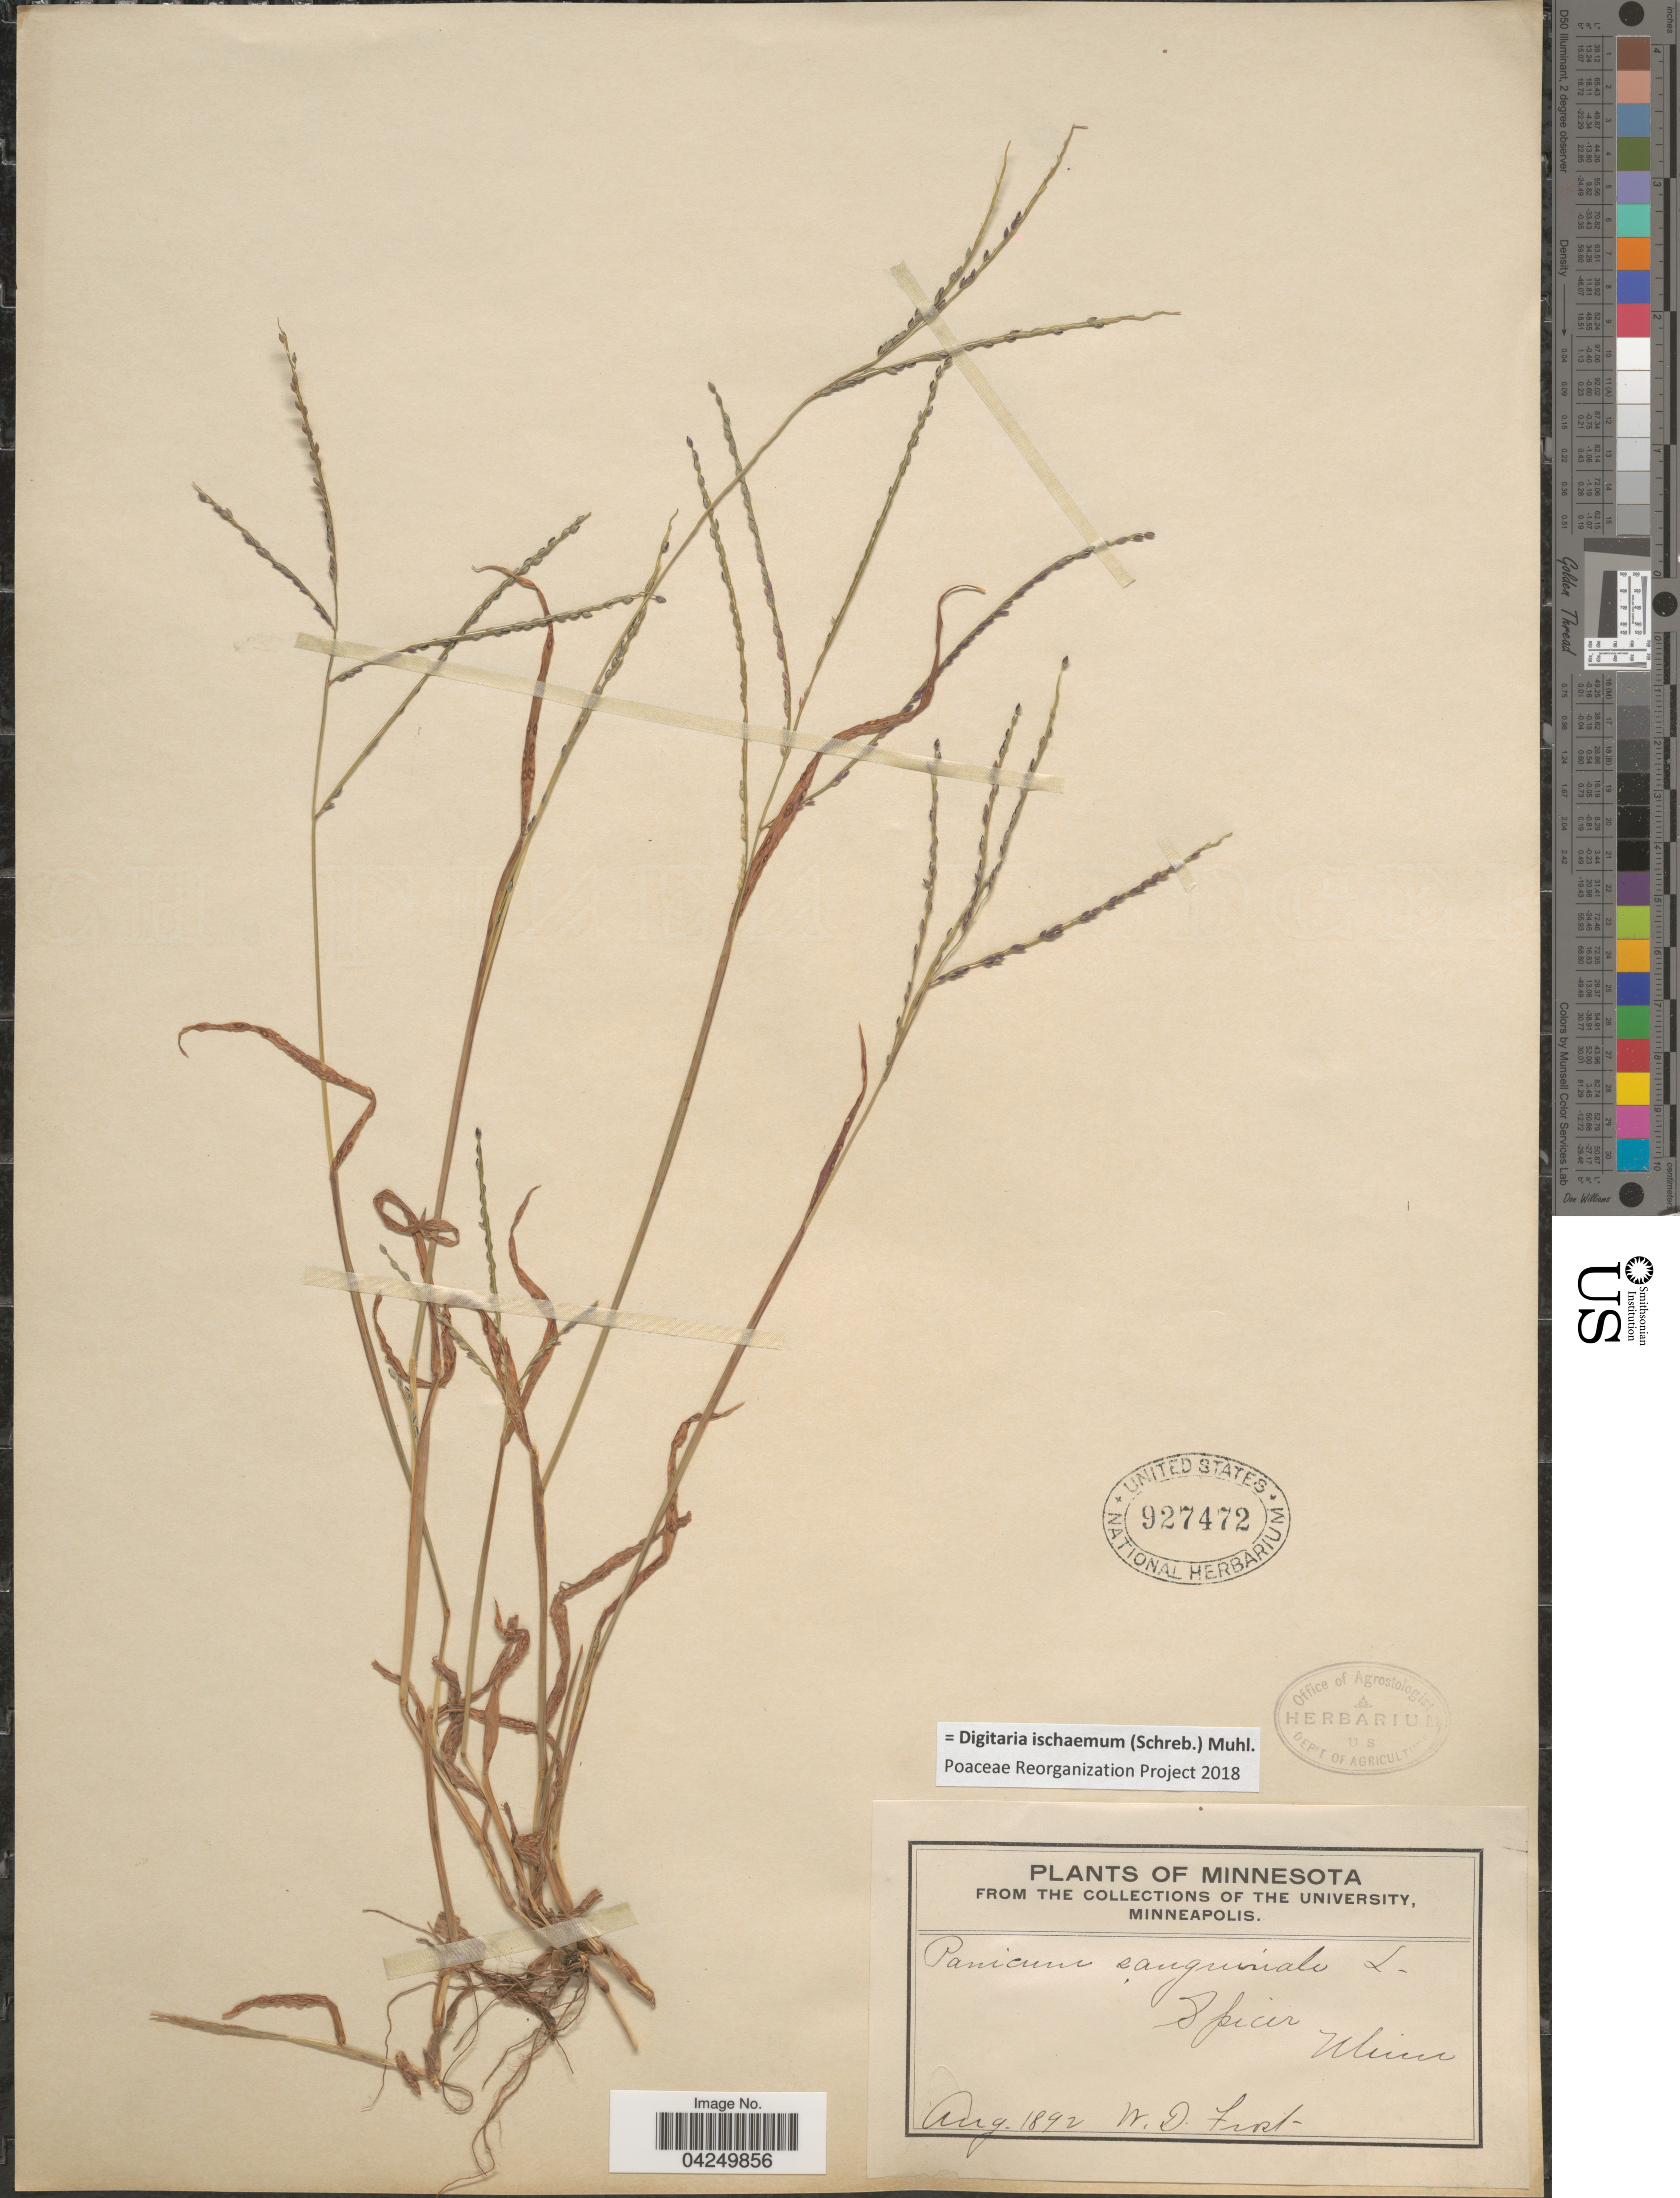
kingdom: Plantae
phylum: Tracheophyta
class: Liliopsida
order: Poales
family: Poaceae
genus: Digitaria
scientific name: Digitaria ischaemum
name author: (Schreber) Schreber ex Muhl.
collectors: W. Firt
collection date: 1892-08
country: United States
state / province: Minnesota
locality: Spicer.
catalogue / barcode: US 927472